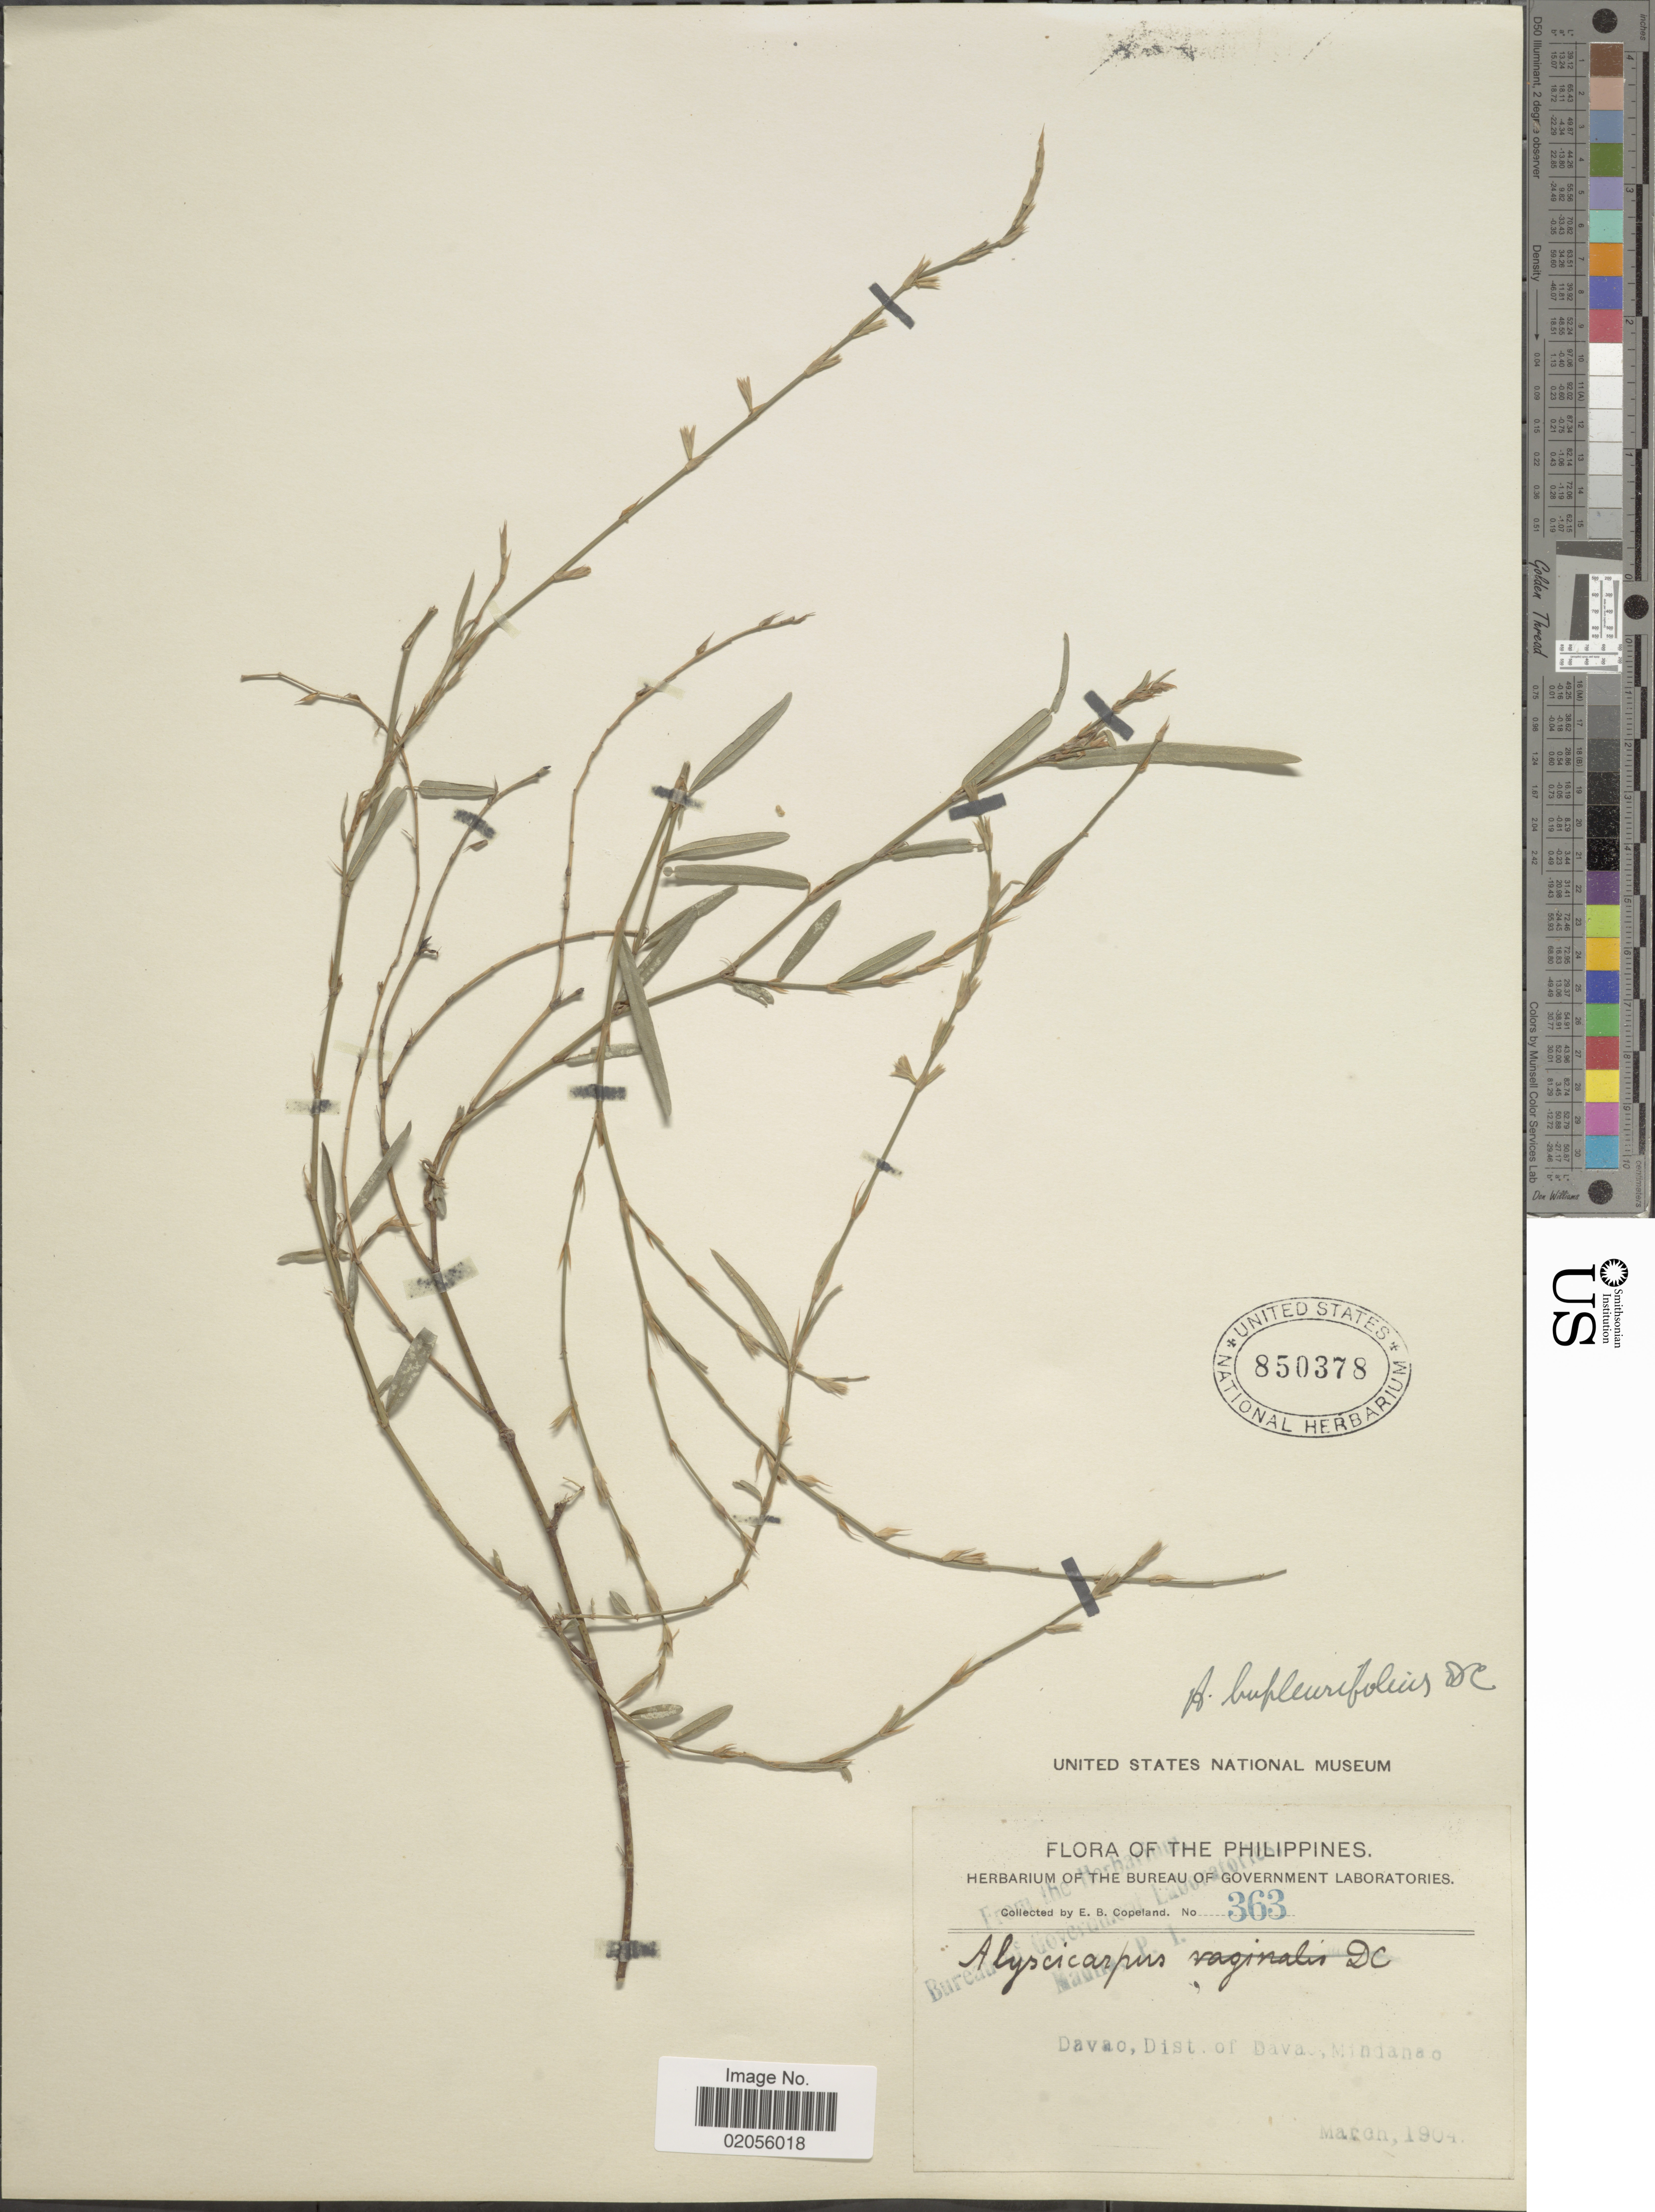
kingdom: Plantae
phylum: Tracheophyta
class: Magnoliopsida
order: Fabales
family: Fabaceae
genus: Alysicarpus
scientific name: Alysicarpus bupleurifolius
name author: (L.) DC.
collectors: E. B. Copeland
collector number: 363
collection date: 1904-03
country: Philippines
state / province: Davao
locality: Davao, Mindanao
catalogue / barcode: US 850378